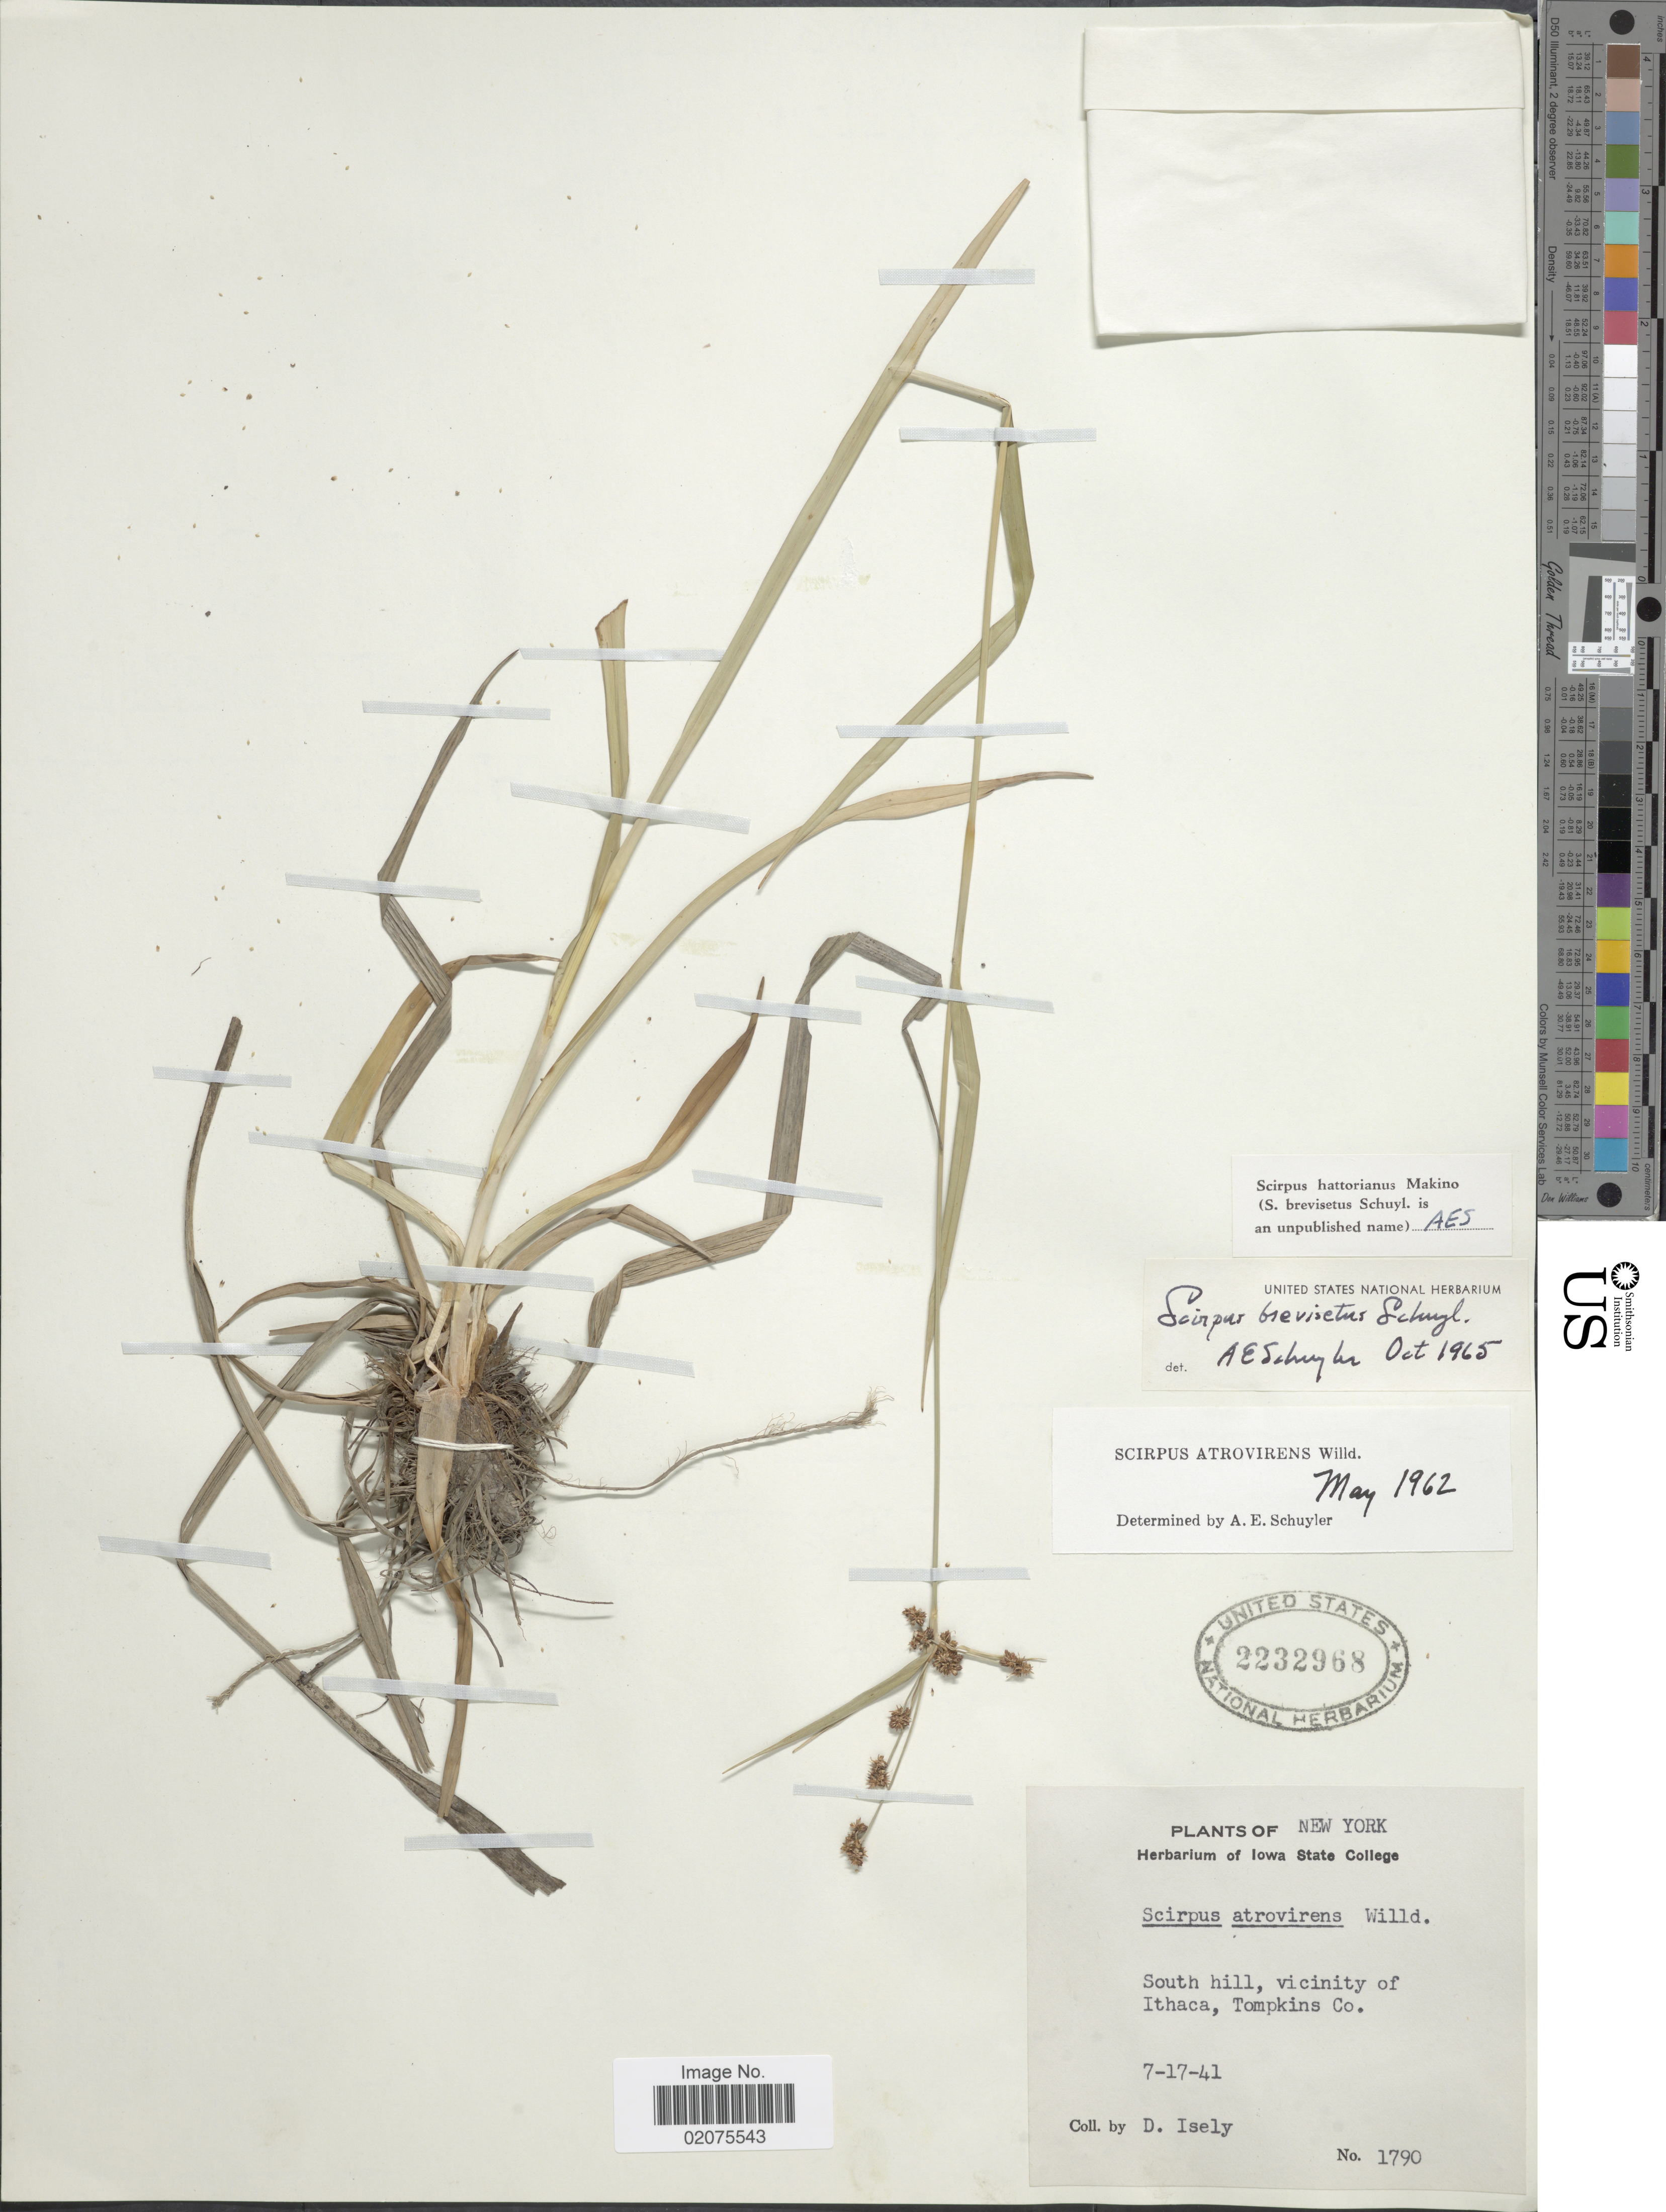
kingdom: Plantae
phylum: Tracheophyta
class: Liliopsida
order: Poales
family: Cyperaceae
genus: Scirpus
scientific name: Scirpus hattorianus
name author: Makino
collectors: D. Isely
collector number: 1790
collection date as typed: Transcribed d/m/y: 17/7/41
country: United States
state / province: New York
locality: South hill, vicinity of Ithaca, Tompkins Co.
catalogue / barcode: US 2232968